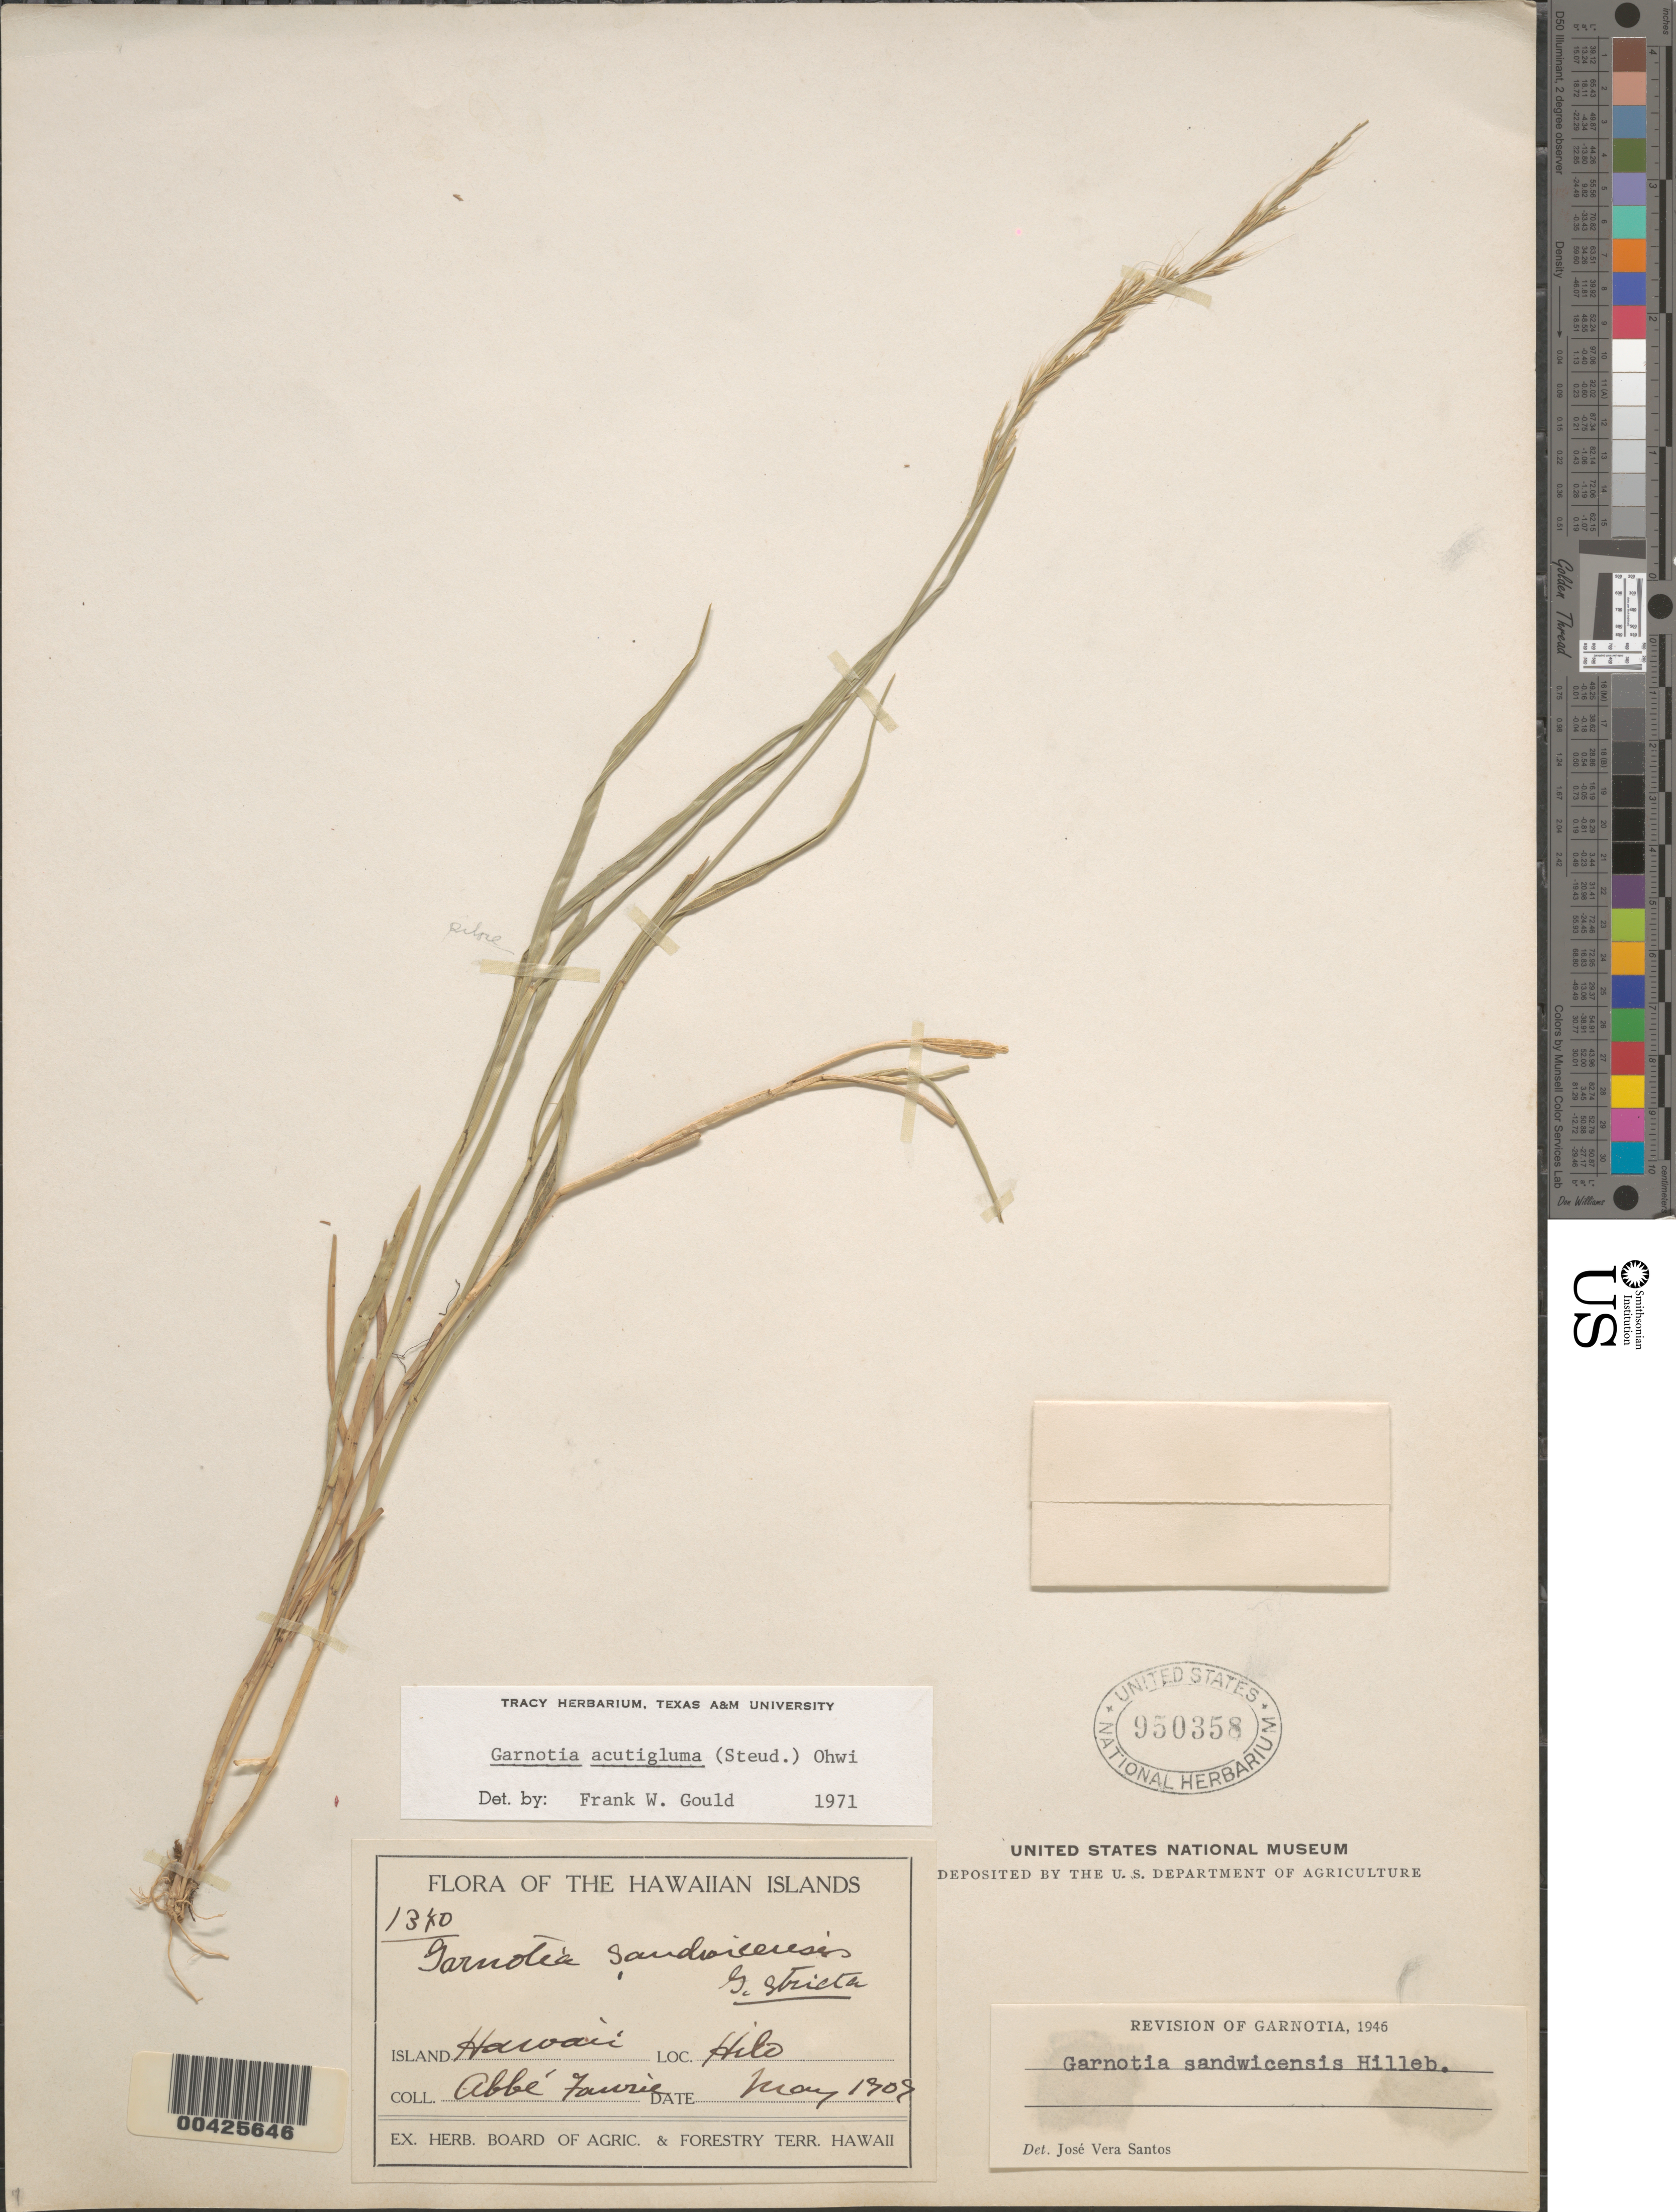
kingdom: Plantae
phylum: Tracheophyta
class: Liliopsida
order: Poales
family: Poaceae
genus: Garnotia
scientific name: Garnotia acutigluma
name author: (Steud.) Ohwi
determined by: Gould, F. W.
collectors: A. Faurie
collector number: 1340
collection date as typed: May 1909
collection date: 1909-05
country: United States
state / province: Hawaii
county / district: Hawaii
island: Hawaii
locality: Hilo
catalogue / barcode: US 950358